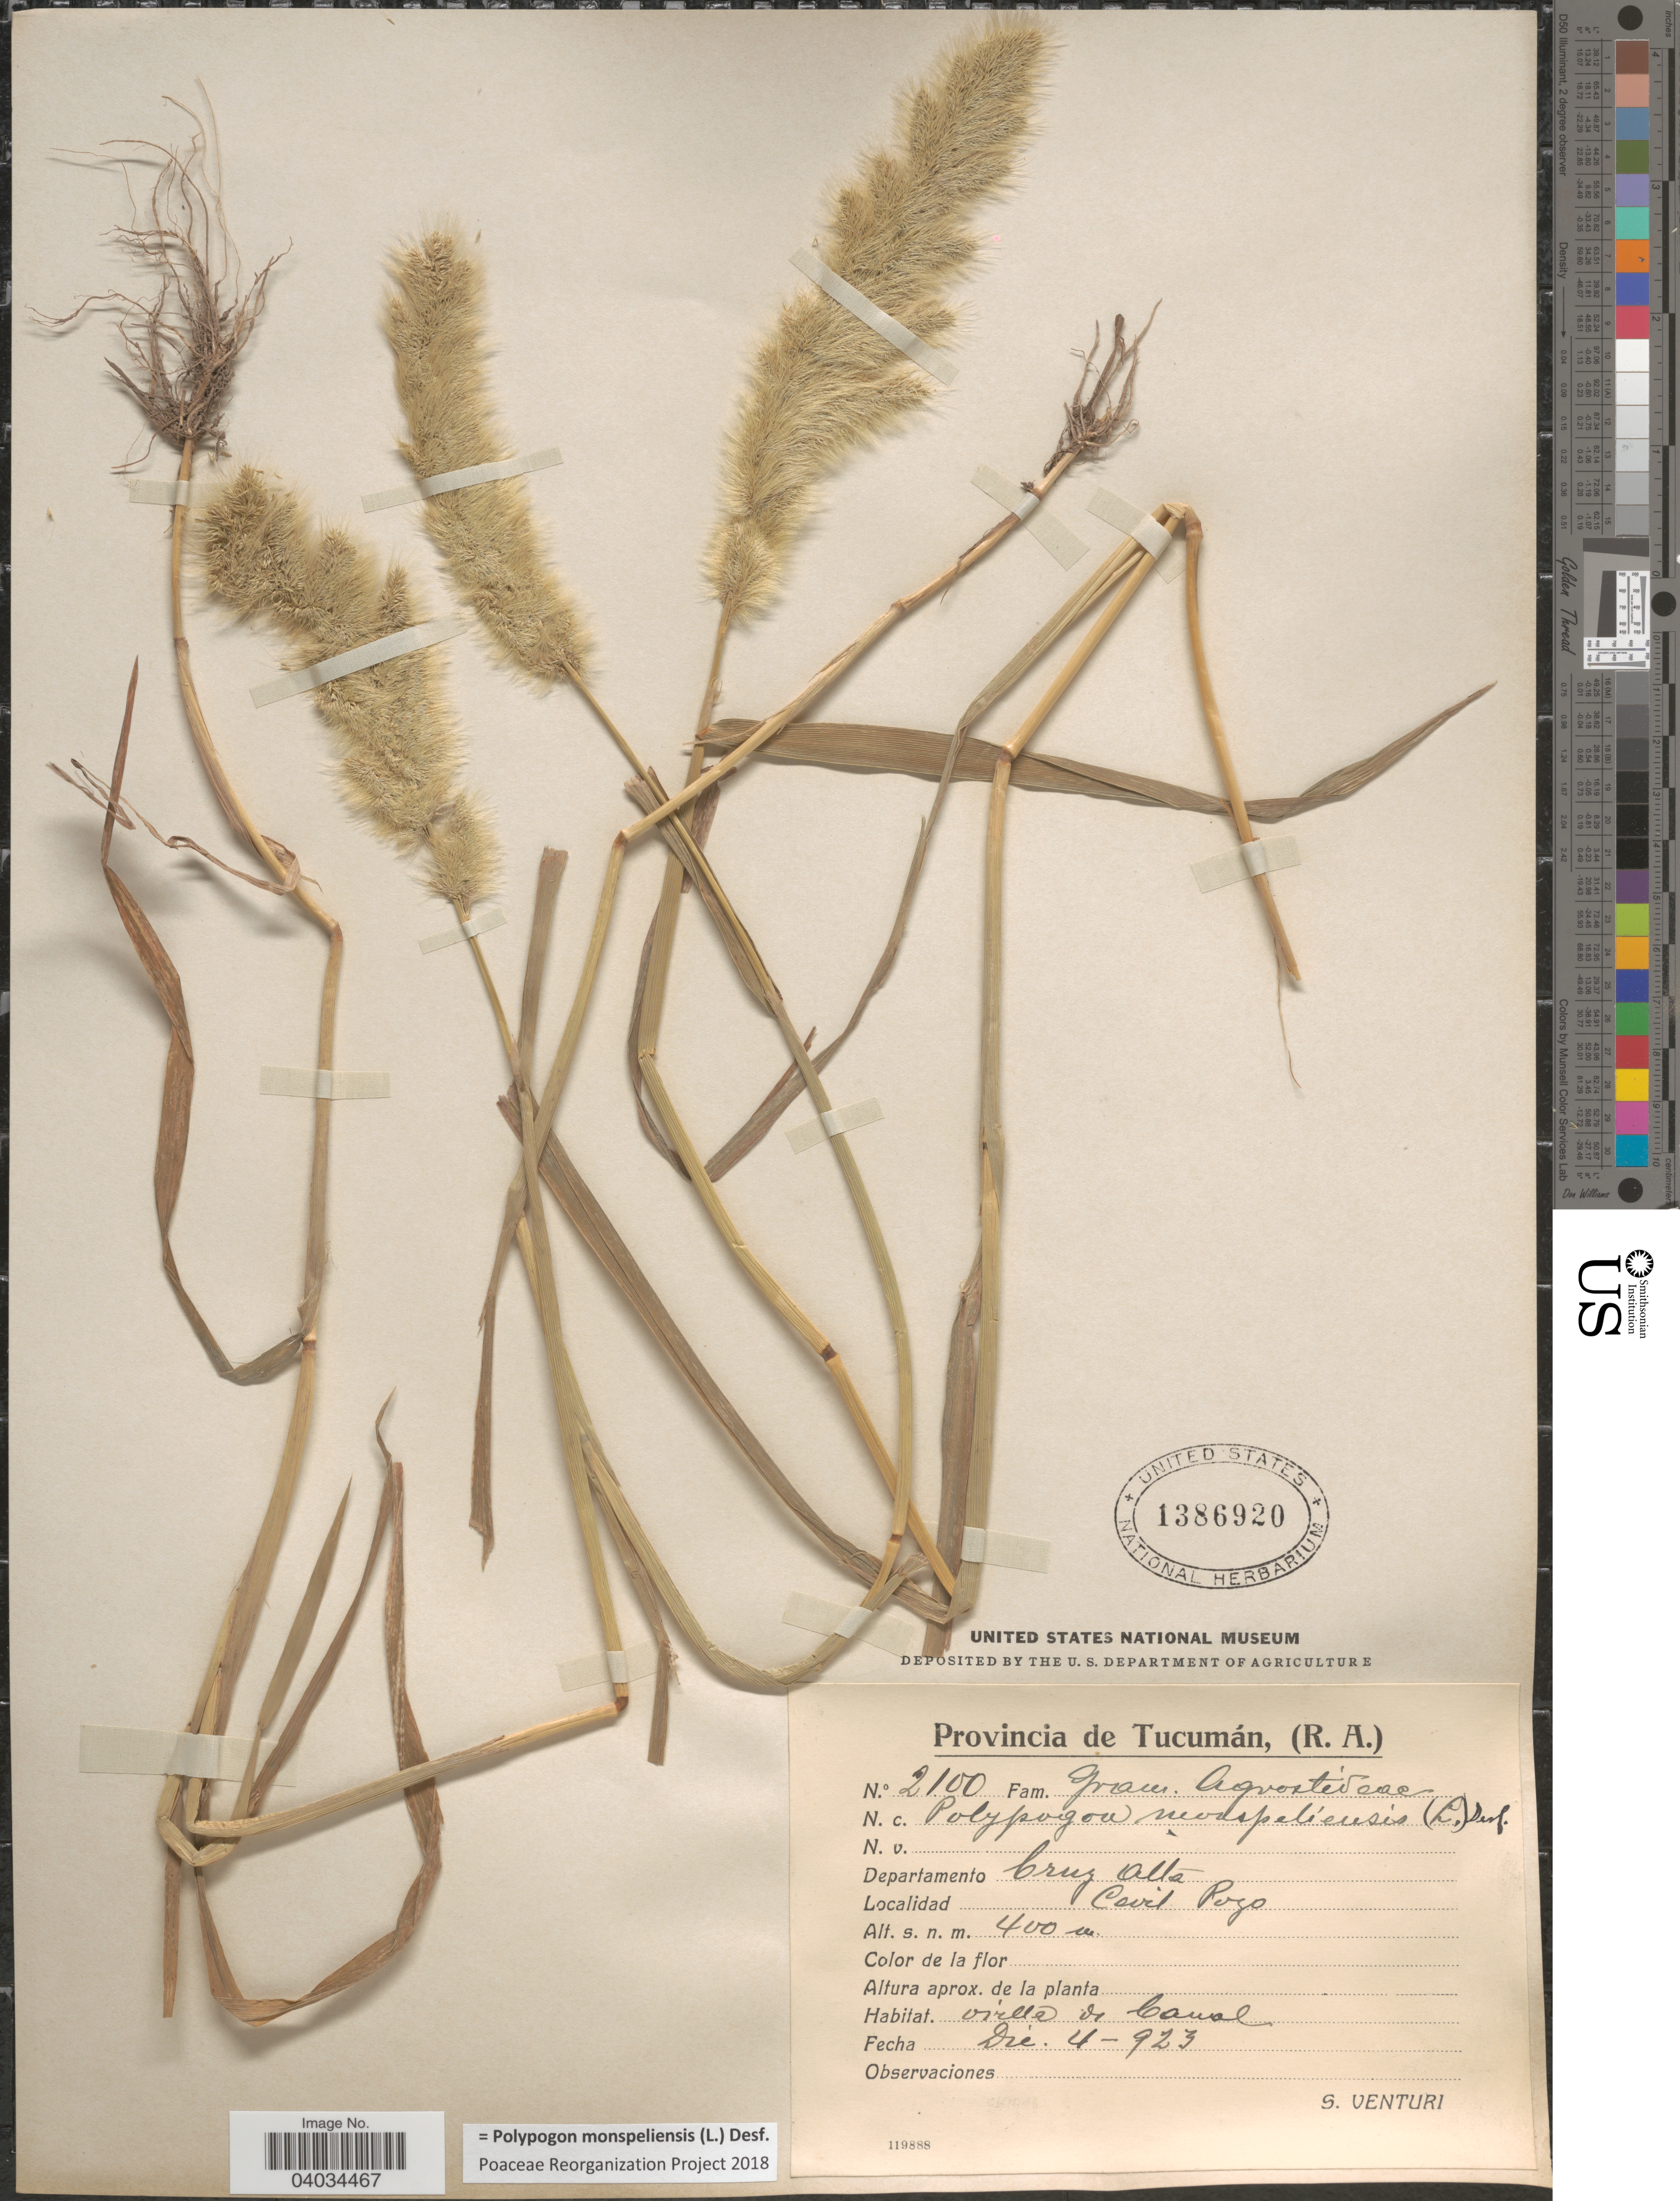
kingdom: Plantae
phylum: Tracheophyta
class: Liliopsida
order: Poales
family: Poaceae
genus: Polypogon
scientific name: Polypogon monspeliensis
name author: (L.) Desf.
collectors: S. Venturi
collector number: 2100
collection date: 1923-12-04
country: Argentina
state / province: Tucuman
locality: Departamento Cruz Alta. Cevil Pozo.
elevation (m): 400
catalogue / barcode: US 1386920